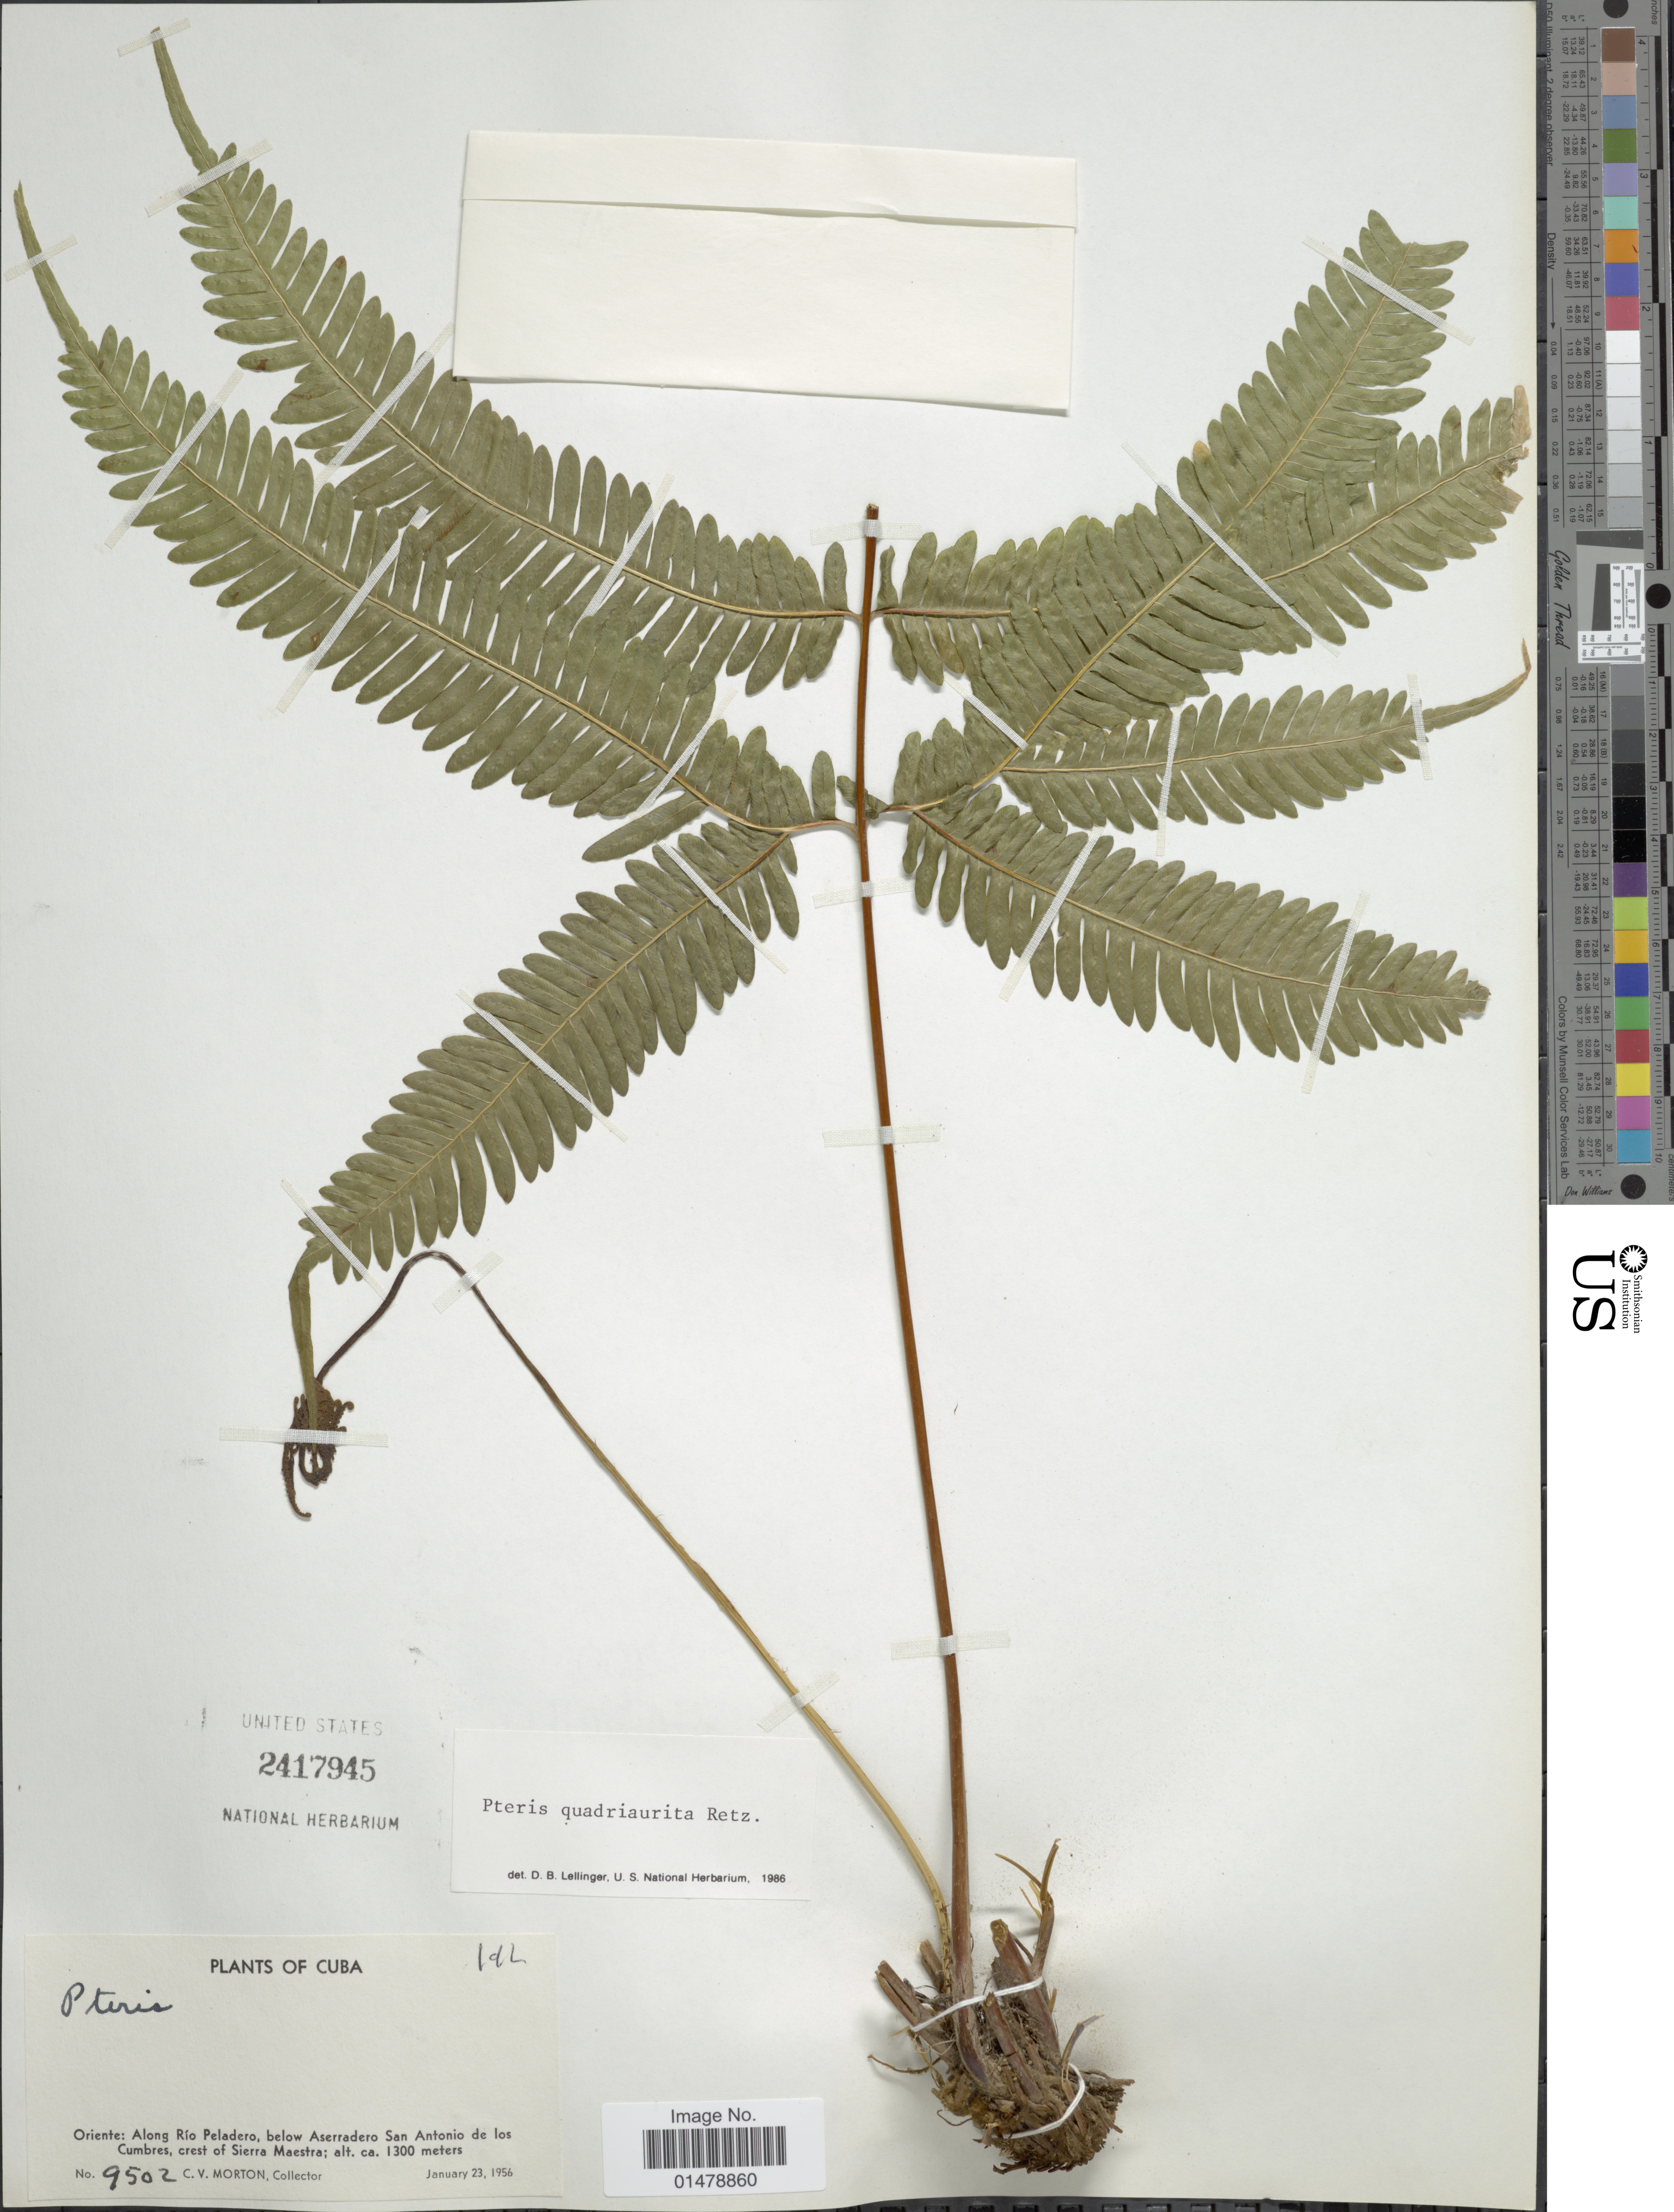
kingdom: Plantae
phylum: Tracheophyta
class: Polypodiopsida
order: Polypodiales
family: Pteridaceae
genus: Pteris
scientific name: Pteris quadriaurita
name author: Retz.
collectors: C. V. Morton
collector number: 9502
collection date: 1956-01-23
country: Cuba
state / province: Oriente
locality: Along Rio Peladero, below Aserradero San Antonio de los Cumbres, crest of Sierra Maestra.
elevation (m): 1300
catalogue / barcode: US 2417945